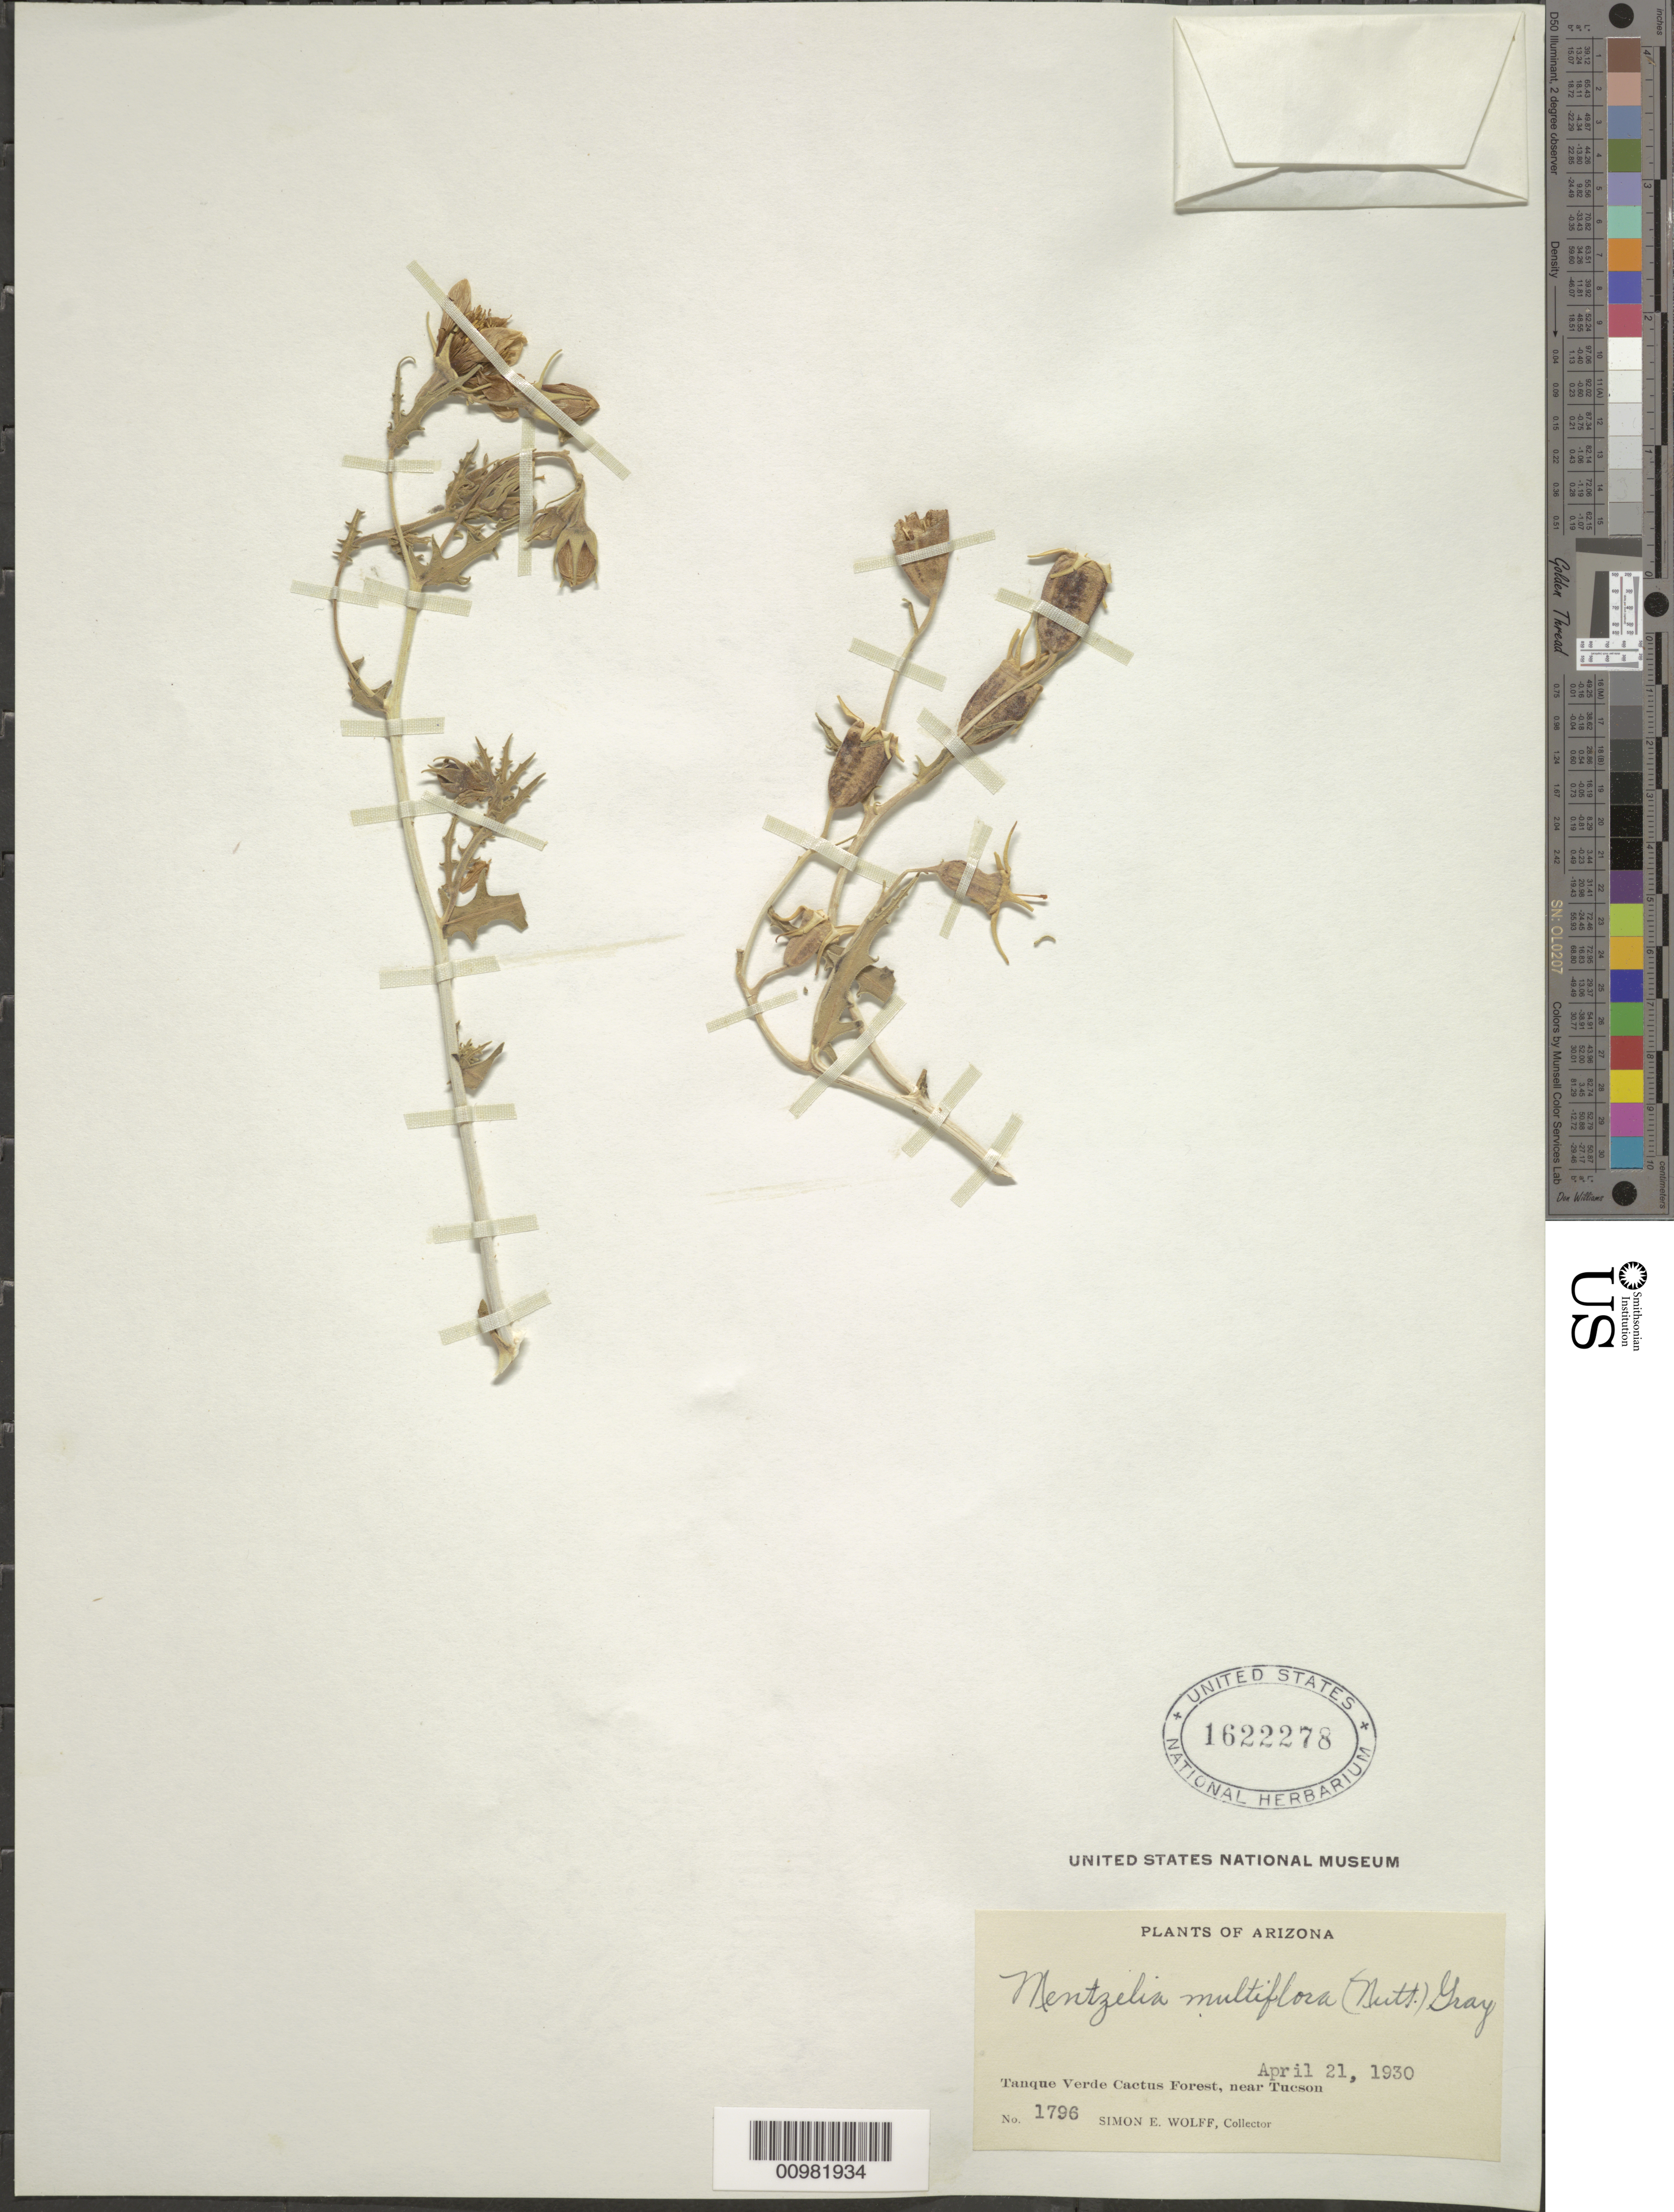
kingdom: Plantae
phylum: Tracheophyta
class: Magnoliopsida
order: Cornales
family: Loasaceae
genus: Mentzelia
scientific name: Mentzelia multiflora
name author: (Nutt.) A. Gray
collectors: S. E. Wolff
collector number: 1796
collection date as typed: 21 Apr 1930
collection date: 1930-04-21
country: United States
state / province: Arizona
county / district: Pima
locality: Near Tucson; Tanque Verde Cactus Forest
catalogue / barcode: US 1622278